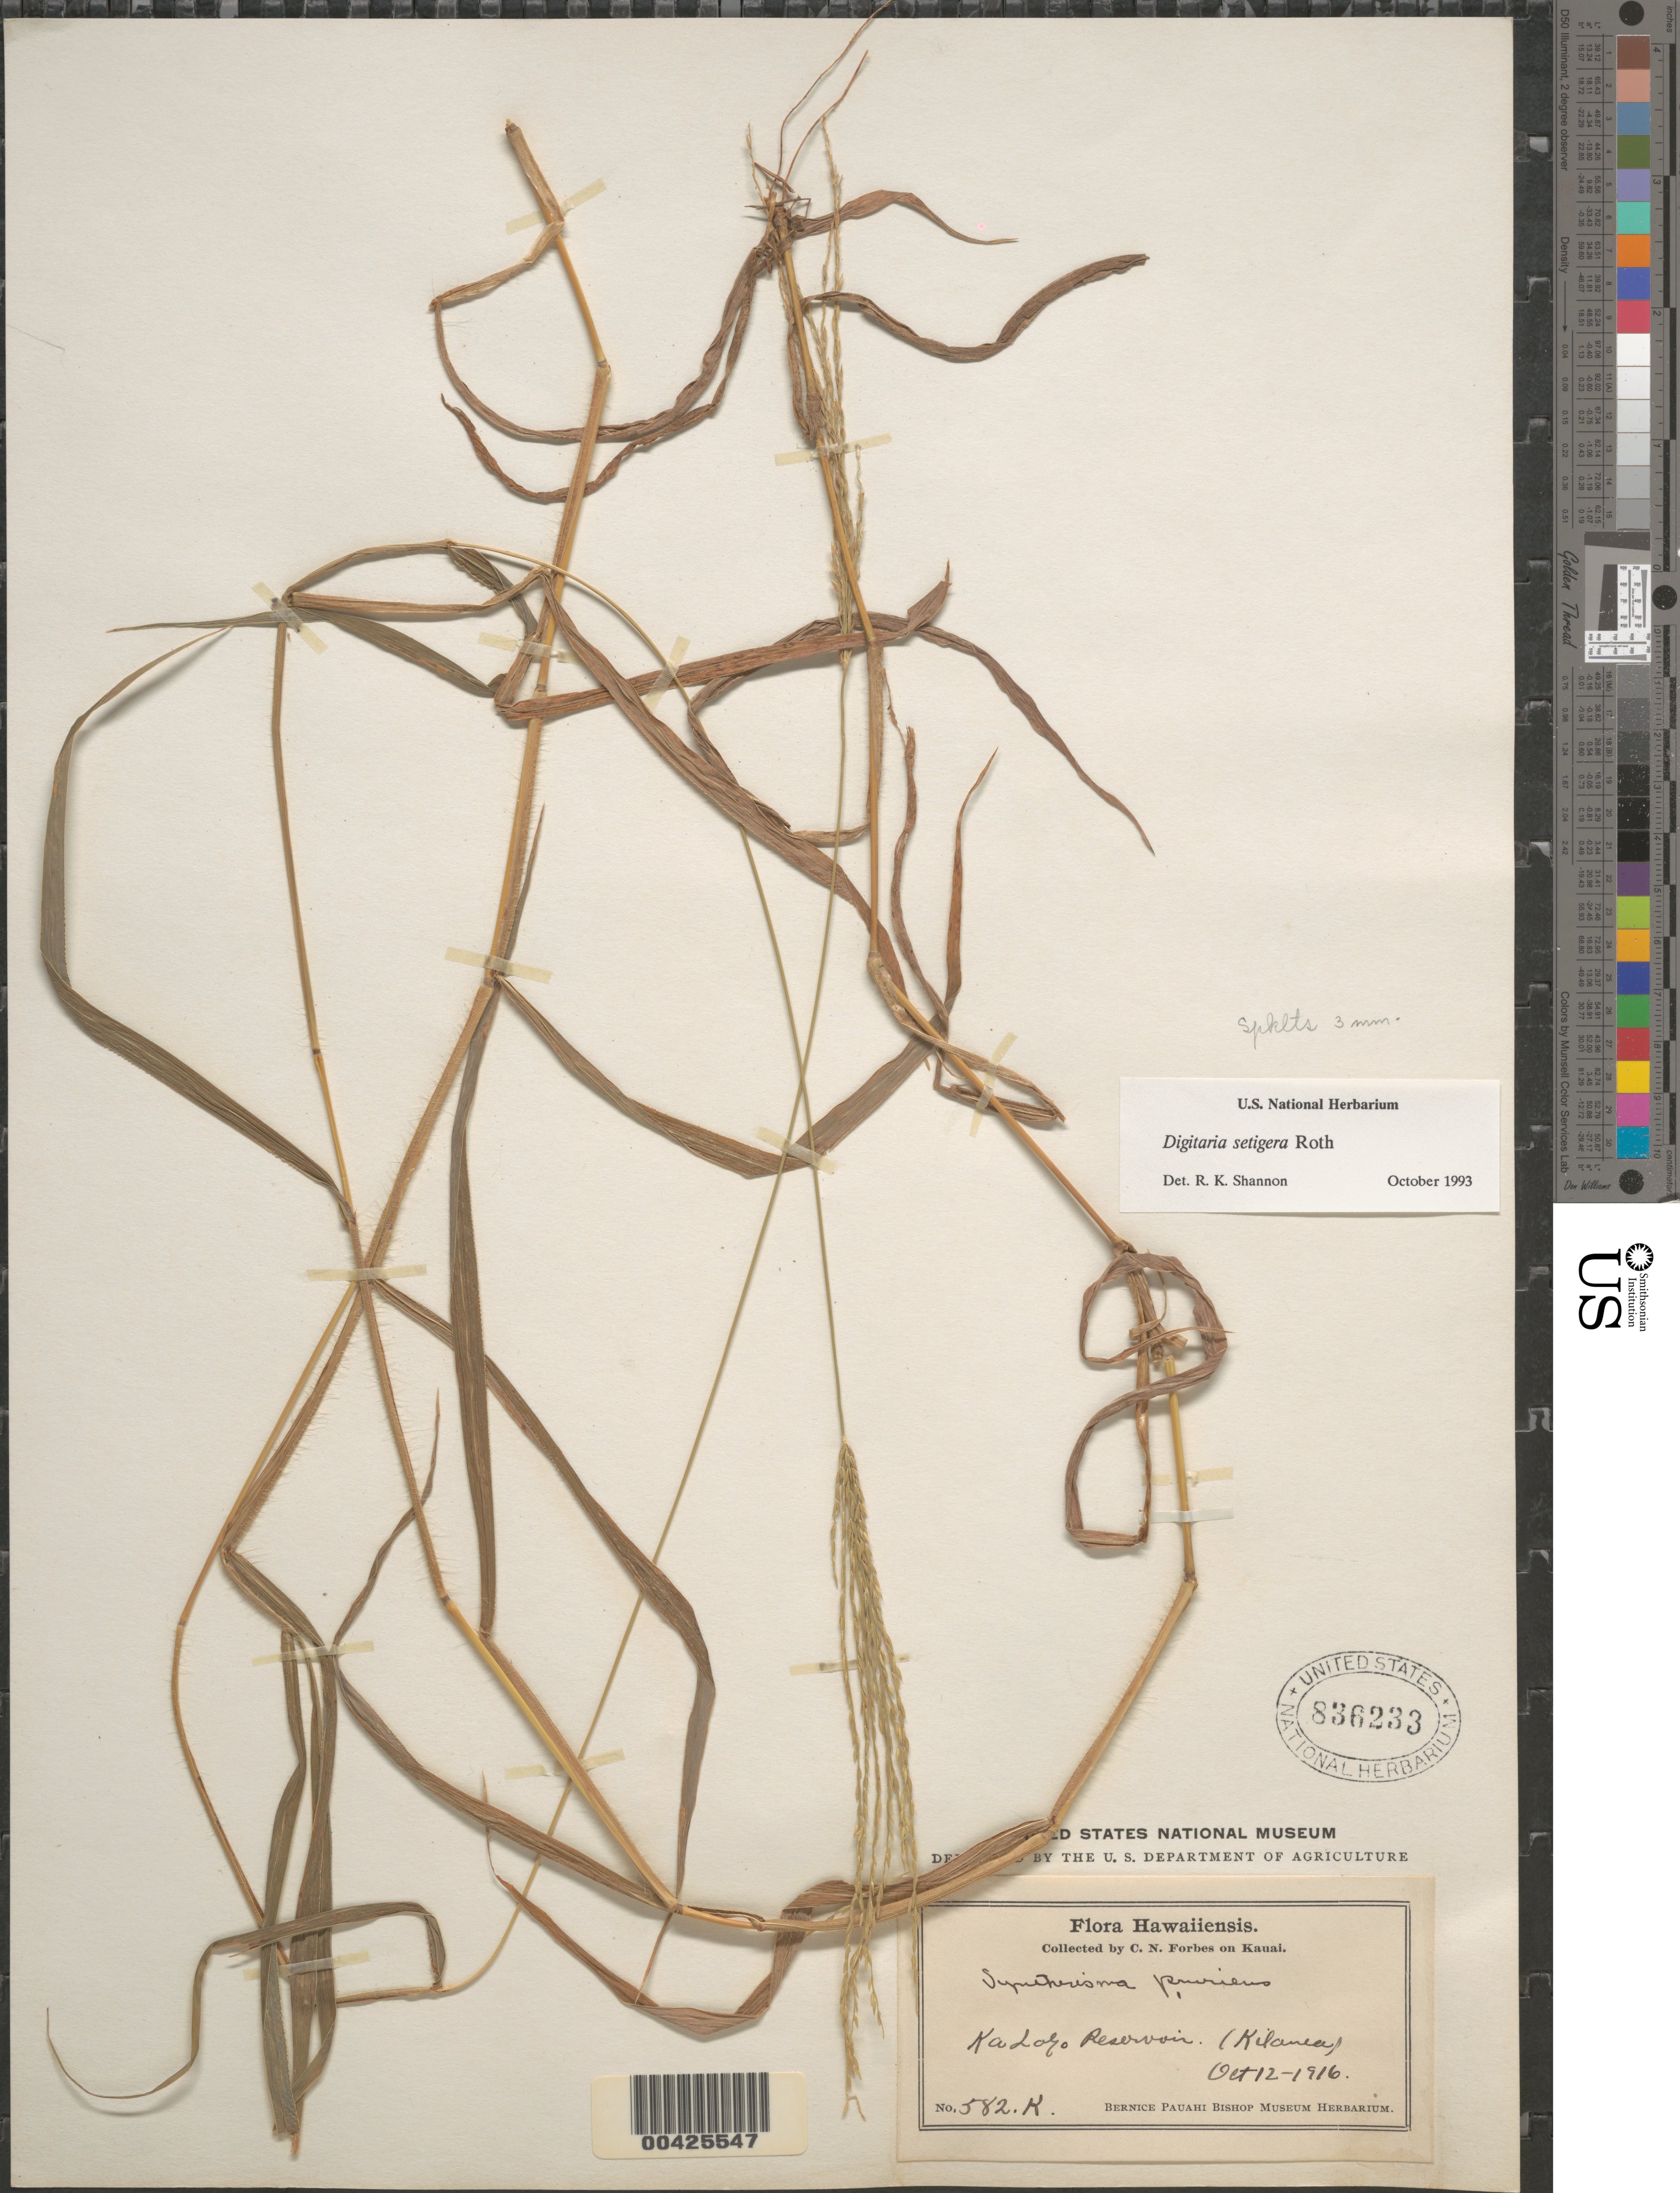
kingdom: Plantae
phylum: Tracheophyta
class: Liliopsida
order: Poales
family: Poaceae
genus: Digitaria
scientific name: Digitaria setigera var. setigera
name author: Roth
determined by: Faccenda, K.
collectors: C. N. Forbes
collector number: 582.K.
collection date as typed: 12 Oct 1916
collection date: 1916-10-12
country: United States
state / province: Hawaii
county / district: Kauai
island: Kaua'i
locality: Kaloko Reservoir (Kilauea)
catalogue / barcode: US 836233